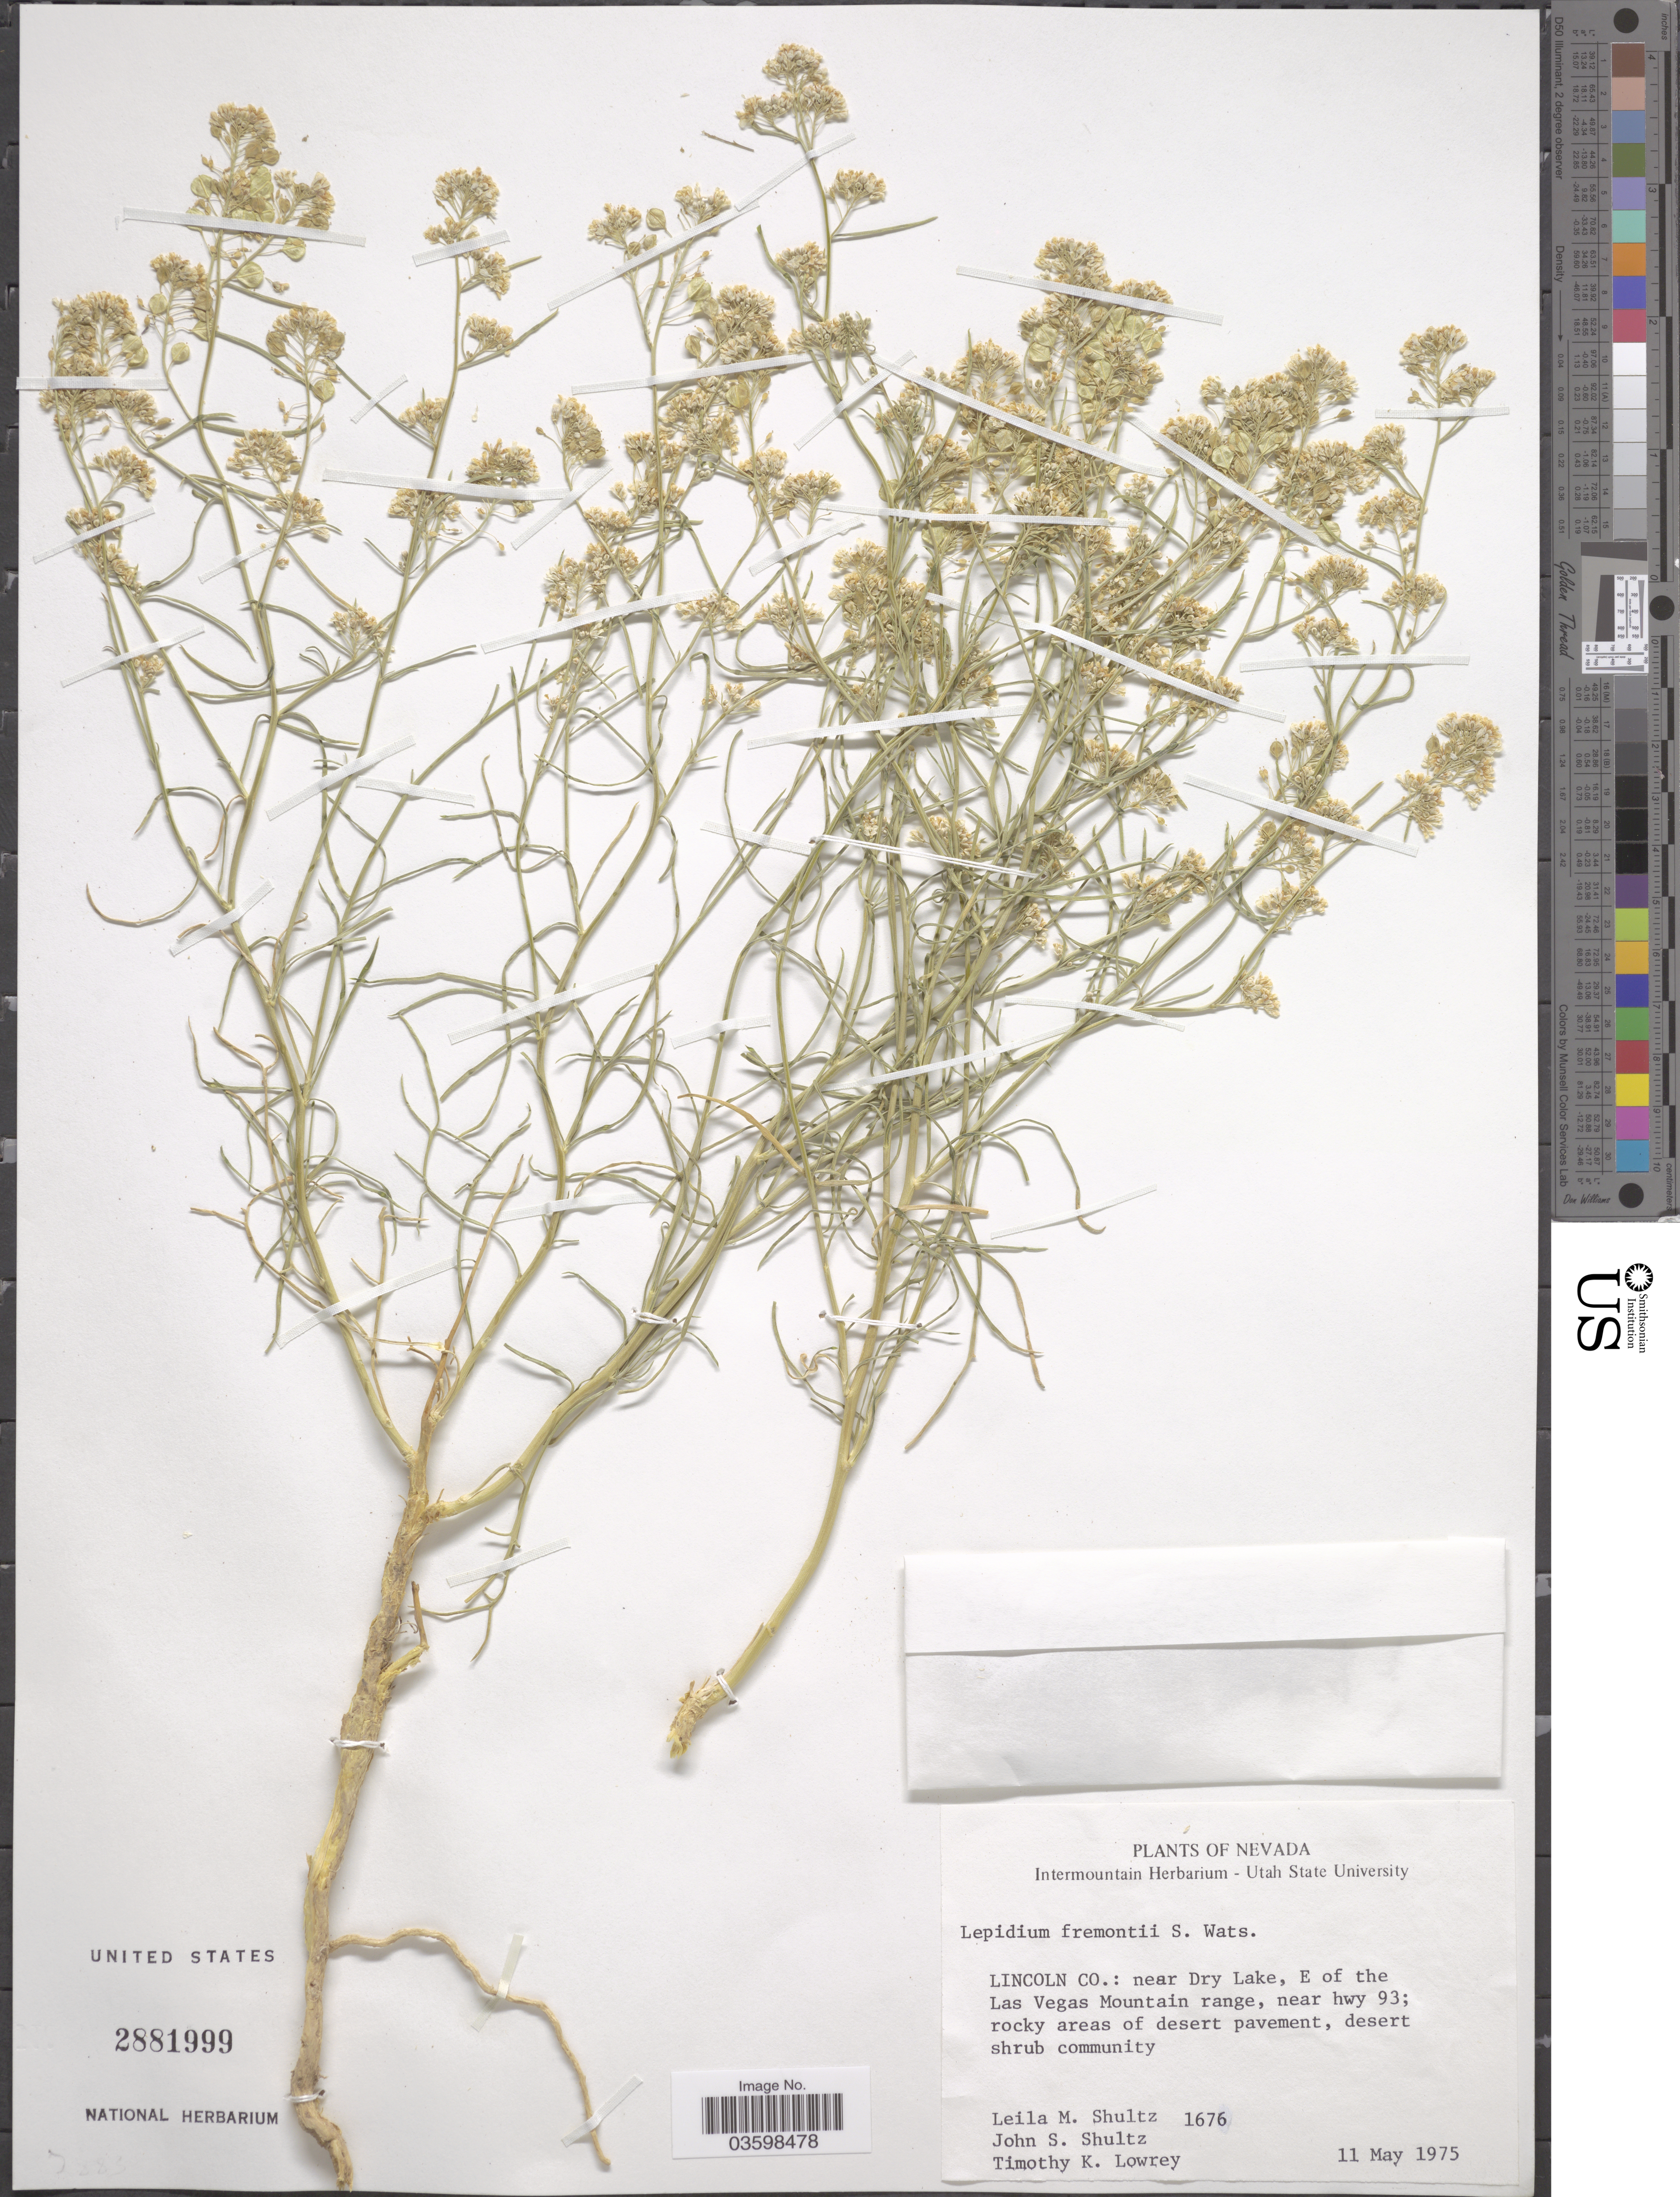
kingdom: Plantae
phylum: Tracheophyta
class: Magnoliopsida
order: Brassicales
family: Brassicaceae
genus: Lepidium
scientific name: Lepidium fremontii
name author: S. Watson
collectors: L. Shultz, J. Shultz & T. K. Lowrey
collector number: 1676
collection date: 1975-05-11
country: United States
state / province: Nevada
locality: Lincoln Co.: near Dry Lake, E of the Las Vegas Mountain range, near hwy 93.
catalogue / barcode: US 2881999